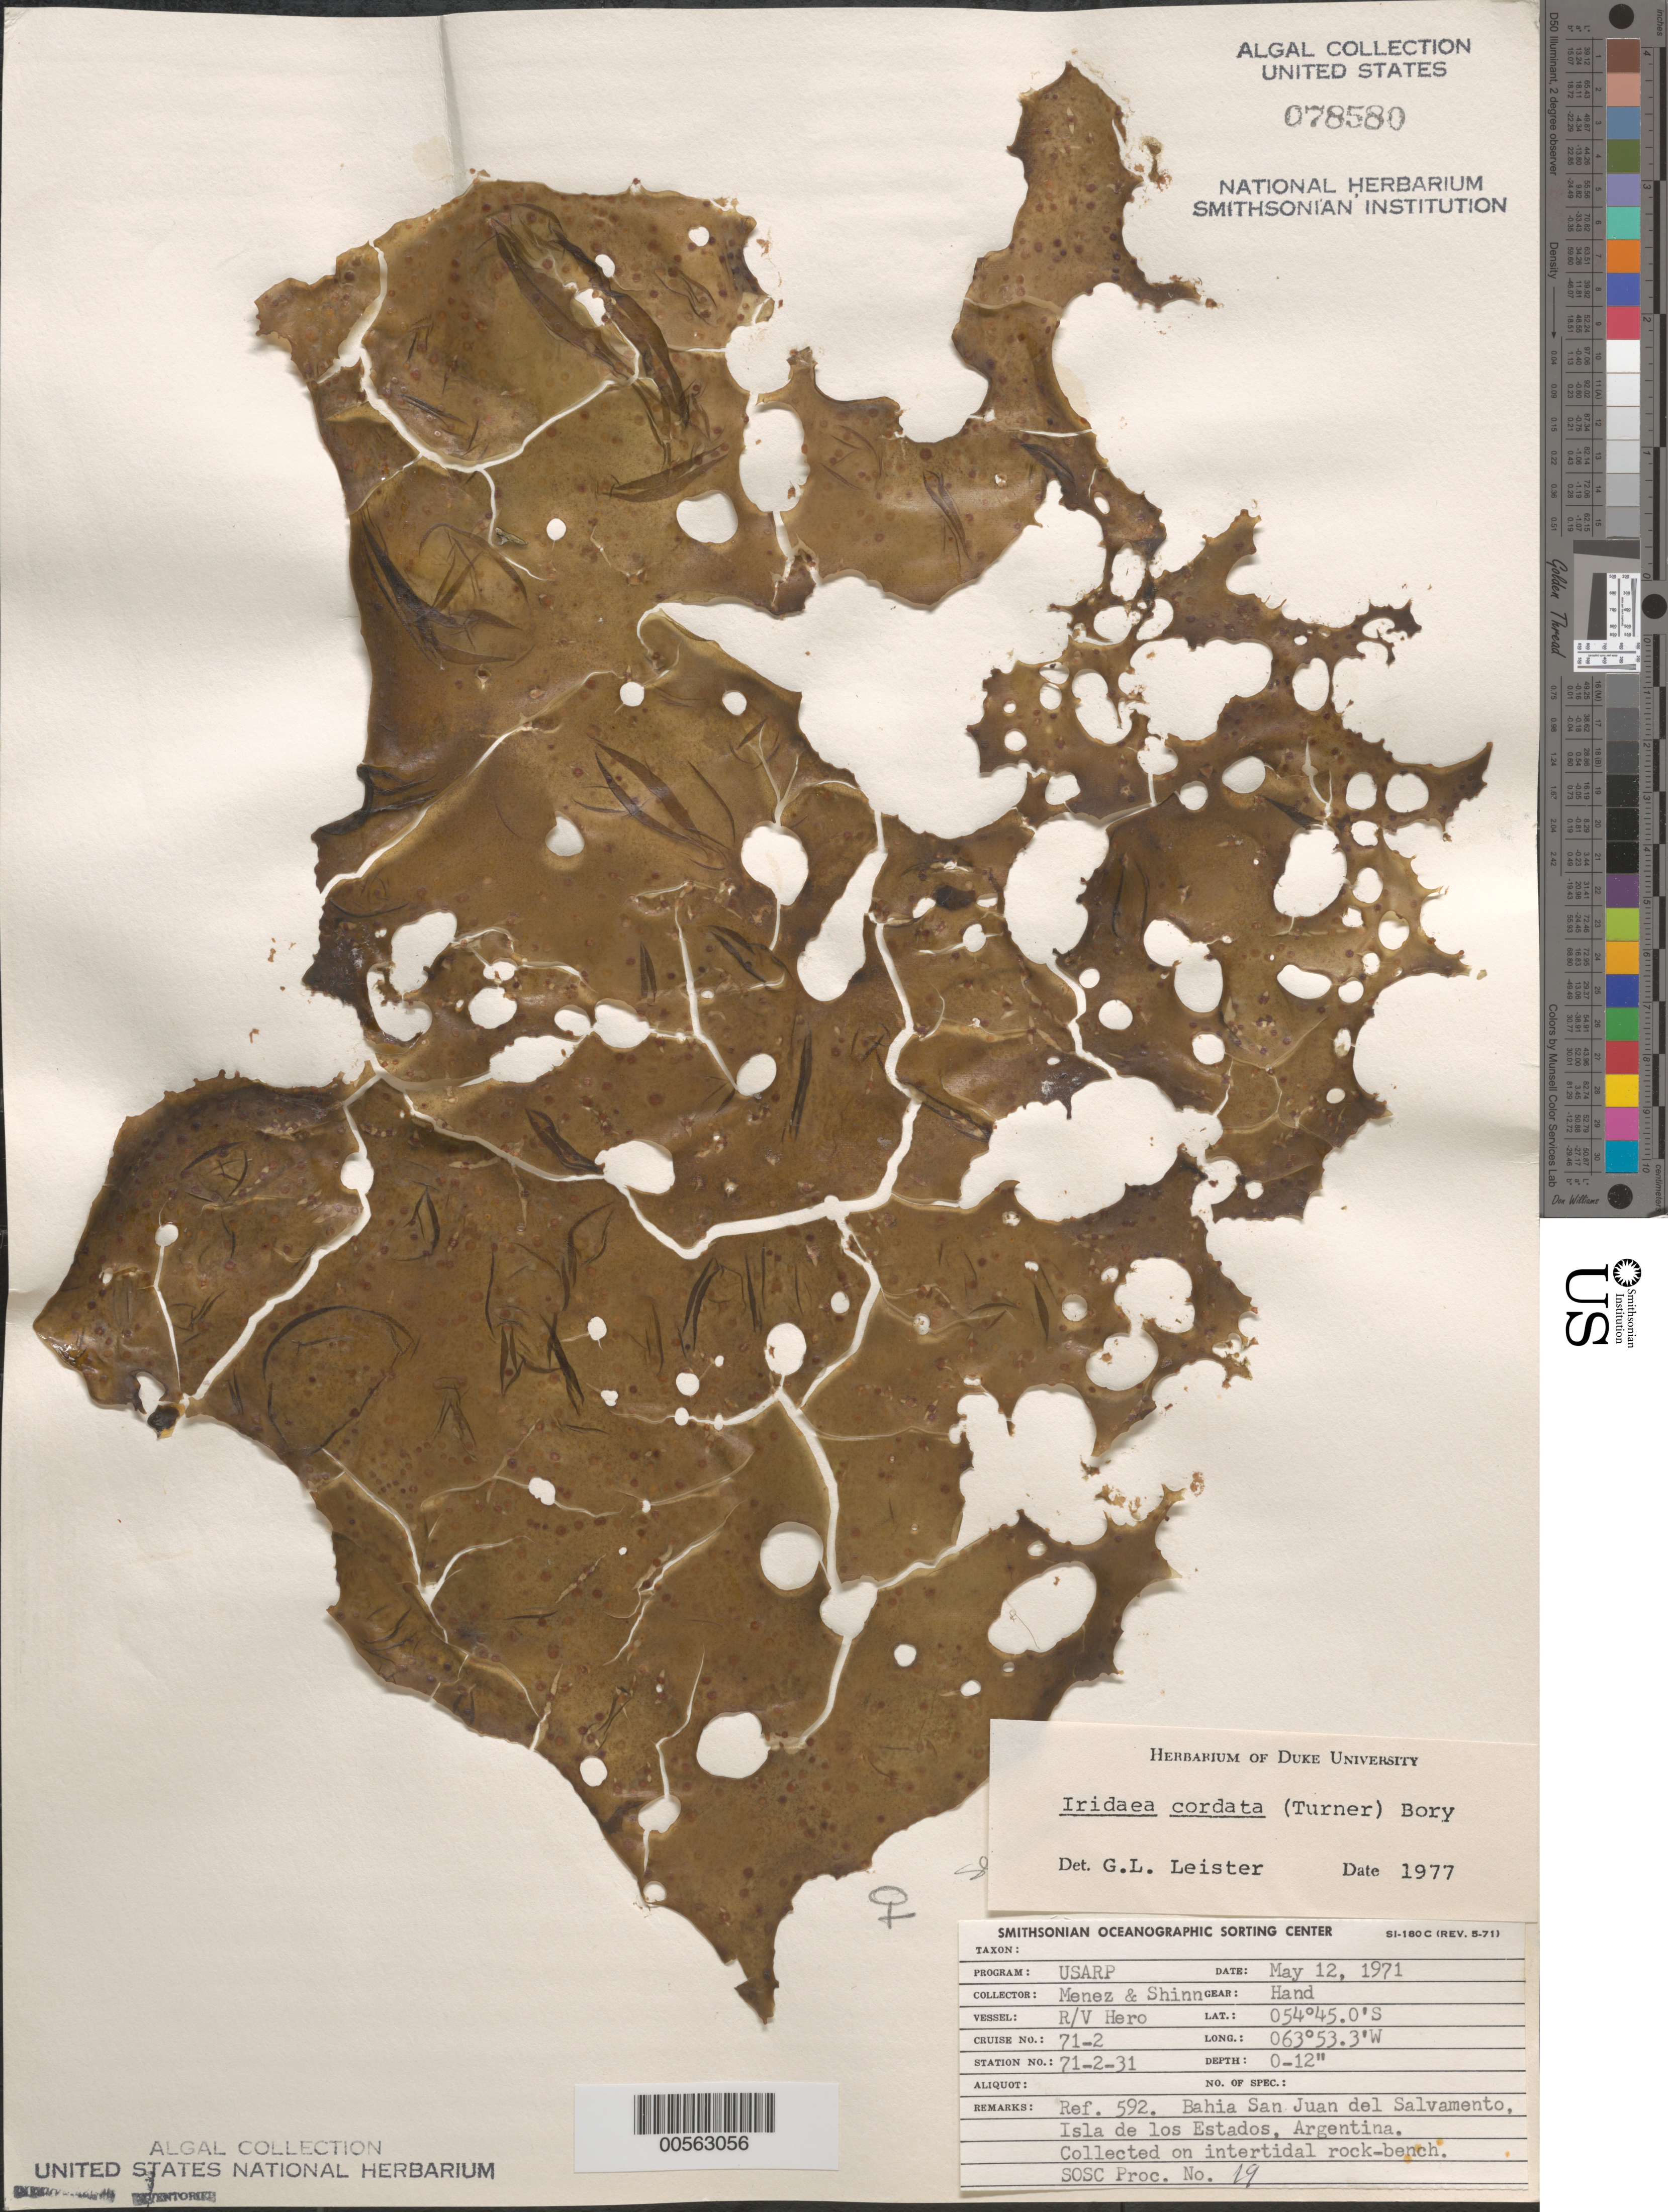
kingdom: Plantae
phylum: Rhodophyta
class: Florideophyceae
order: Gigartinales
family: Gigartinaceae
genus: Iridaea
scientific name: Iridaea cordata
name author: (Turner) Bory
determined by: Leister, G. L.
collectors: Meñez & -. Shinn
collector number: Station 71-2-31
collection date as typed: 12 May 1971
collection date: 1971-05-12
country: Argentina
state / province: Tierra del Fuego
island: Isla de los Estados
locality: Bahia San Juan del Salvamento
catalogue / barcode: US 78580